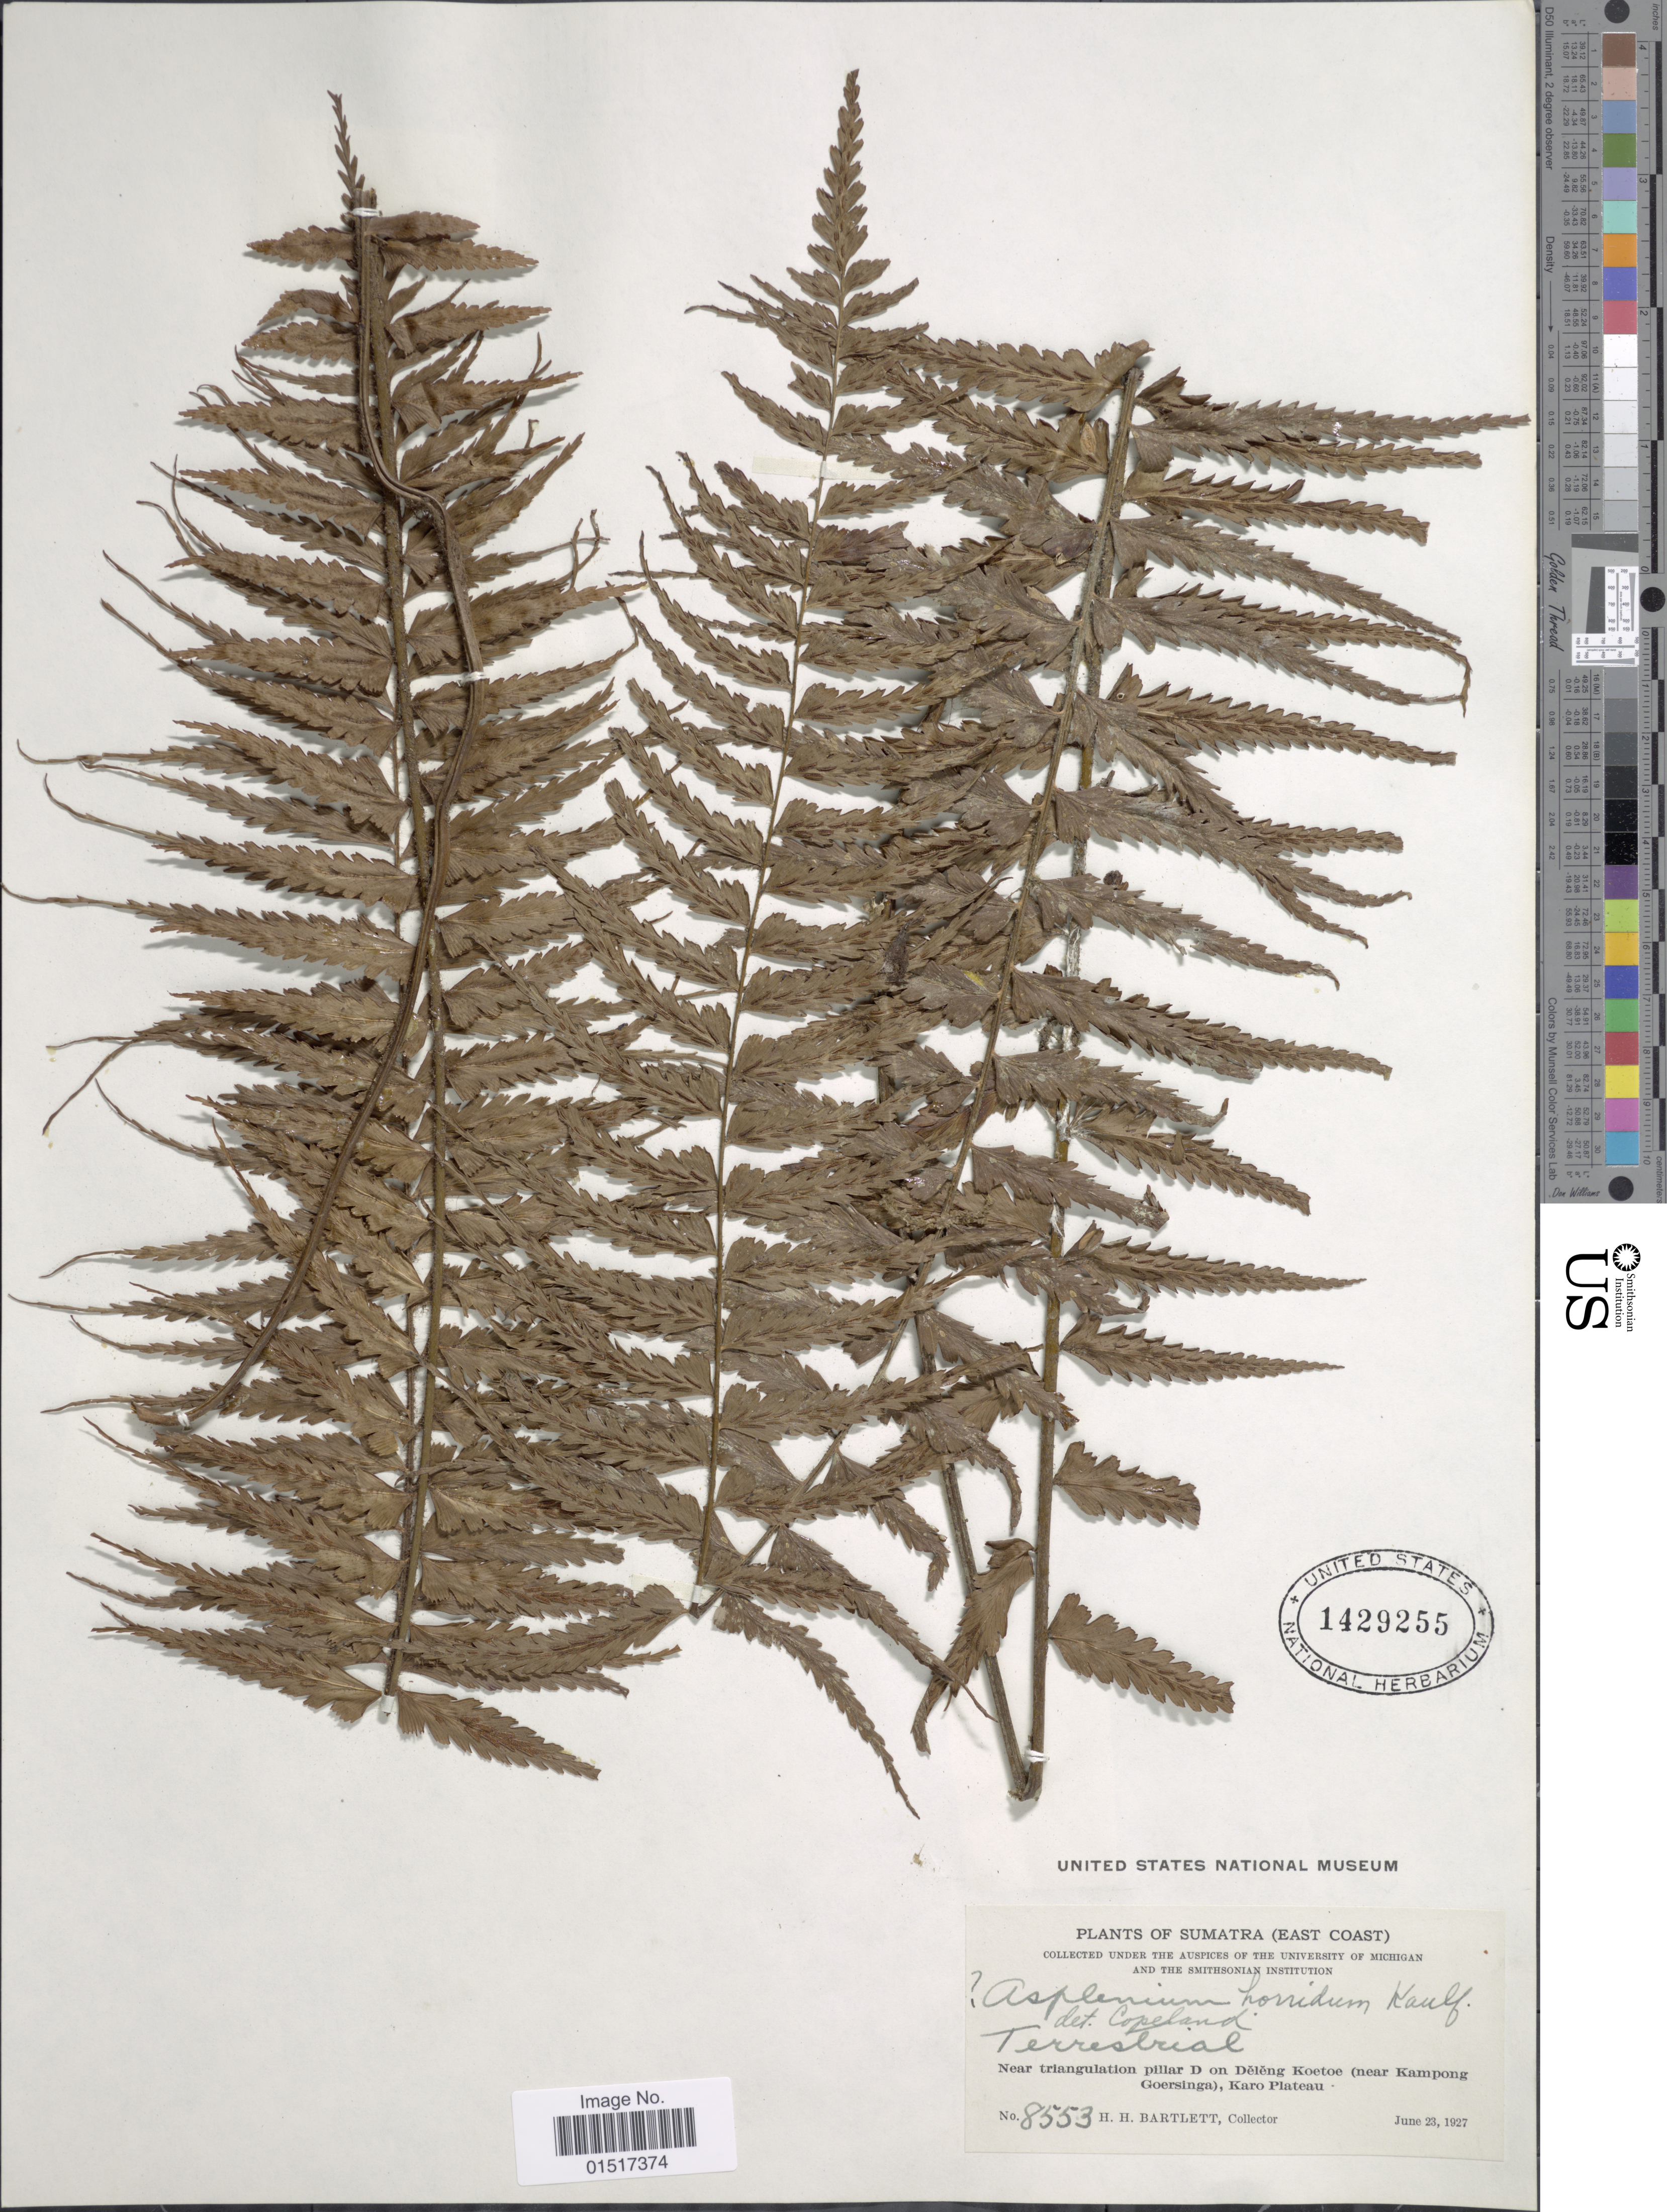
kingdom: Plantae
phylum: Tracheophyta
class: Polypodiopsida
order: Polypodiales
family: Aspleniaceae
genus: Asplenium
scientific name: Asplenium sp.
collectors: H. H. Bartlett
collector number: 8553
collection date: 1927-06-23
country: Indonesia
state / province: Sumatra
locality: Sumatra (East Coast). Near triangulation pillar D on Deleng Koetoe (near Kampong Goersinga), Karo Plateau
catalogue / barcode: US 1429255